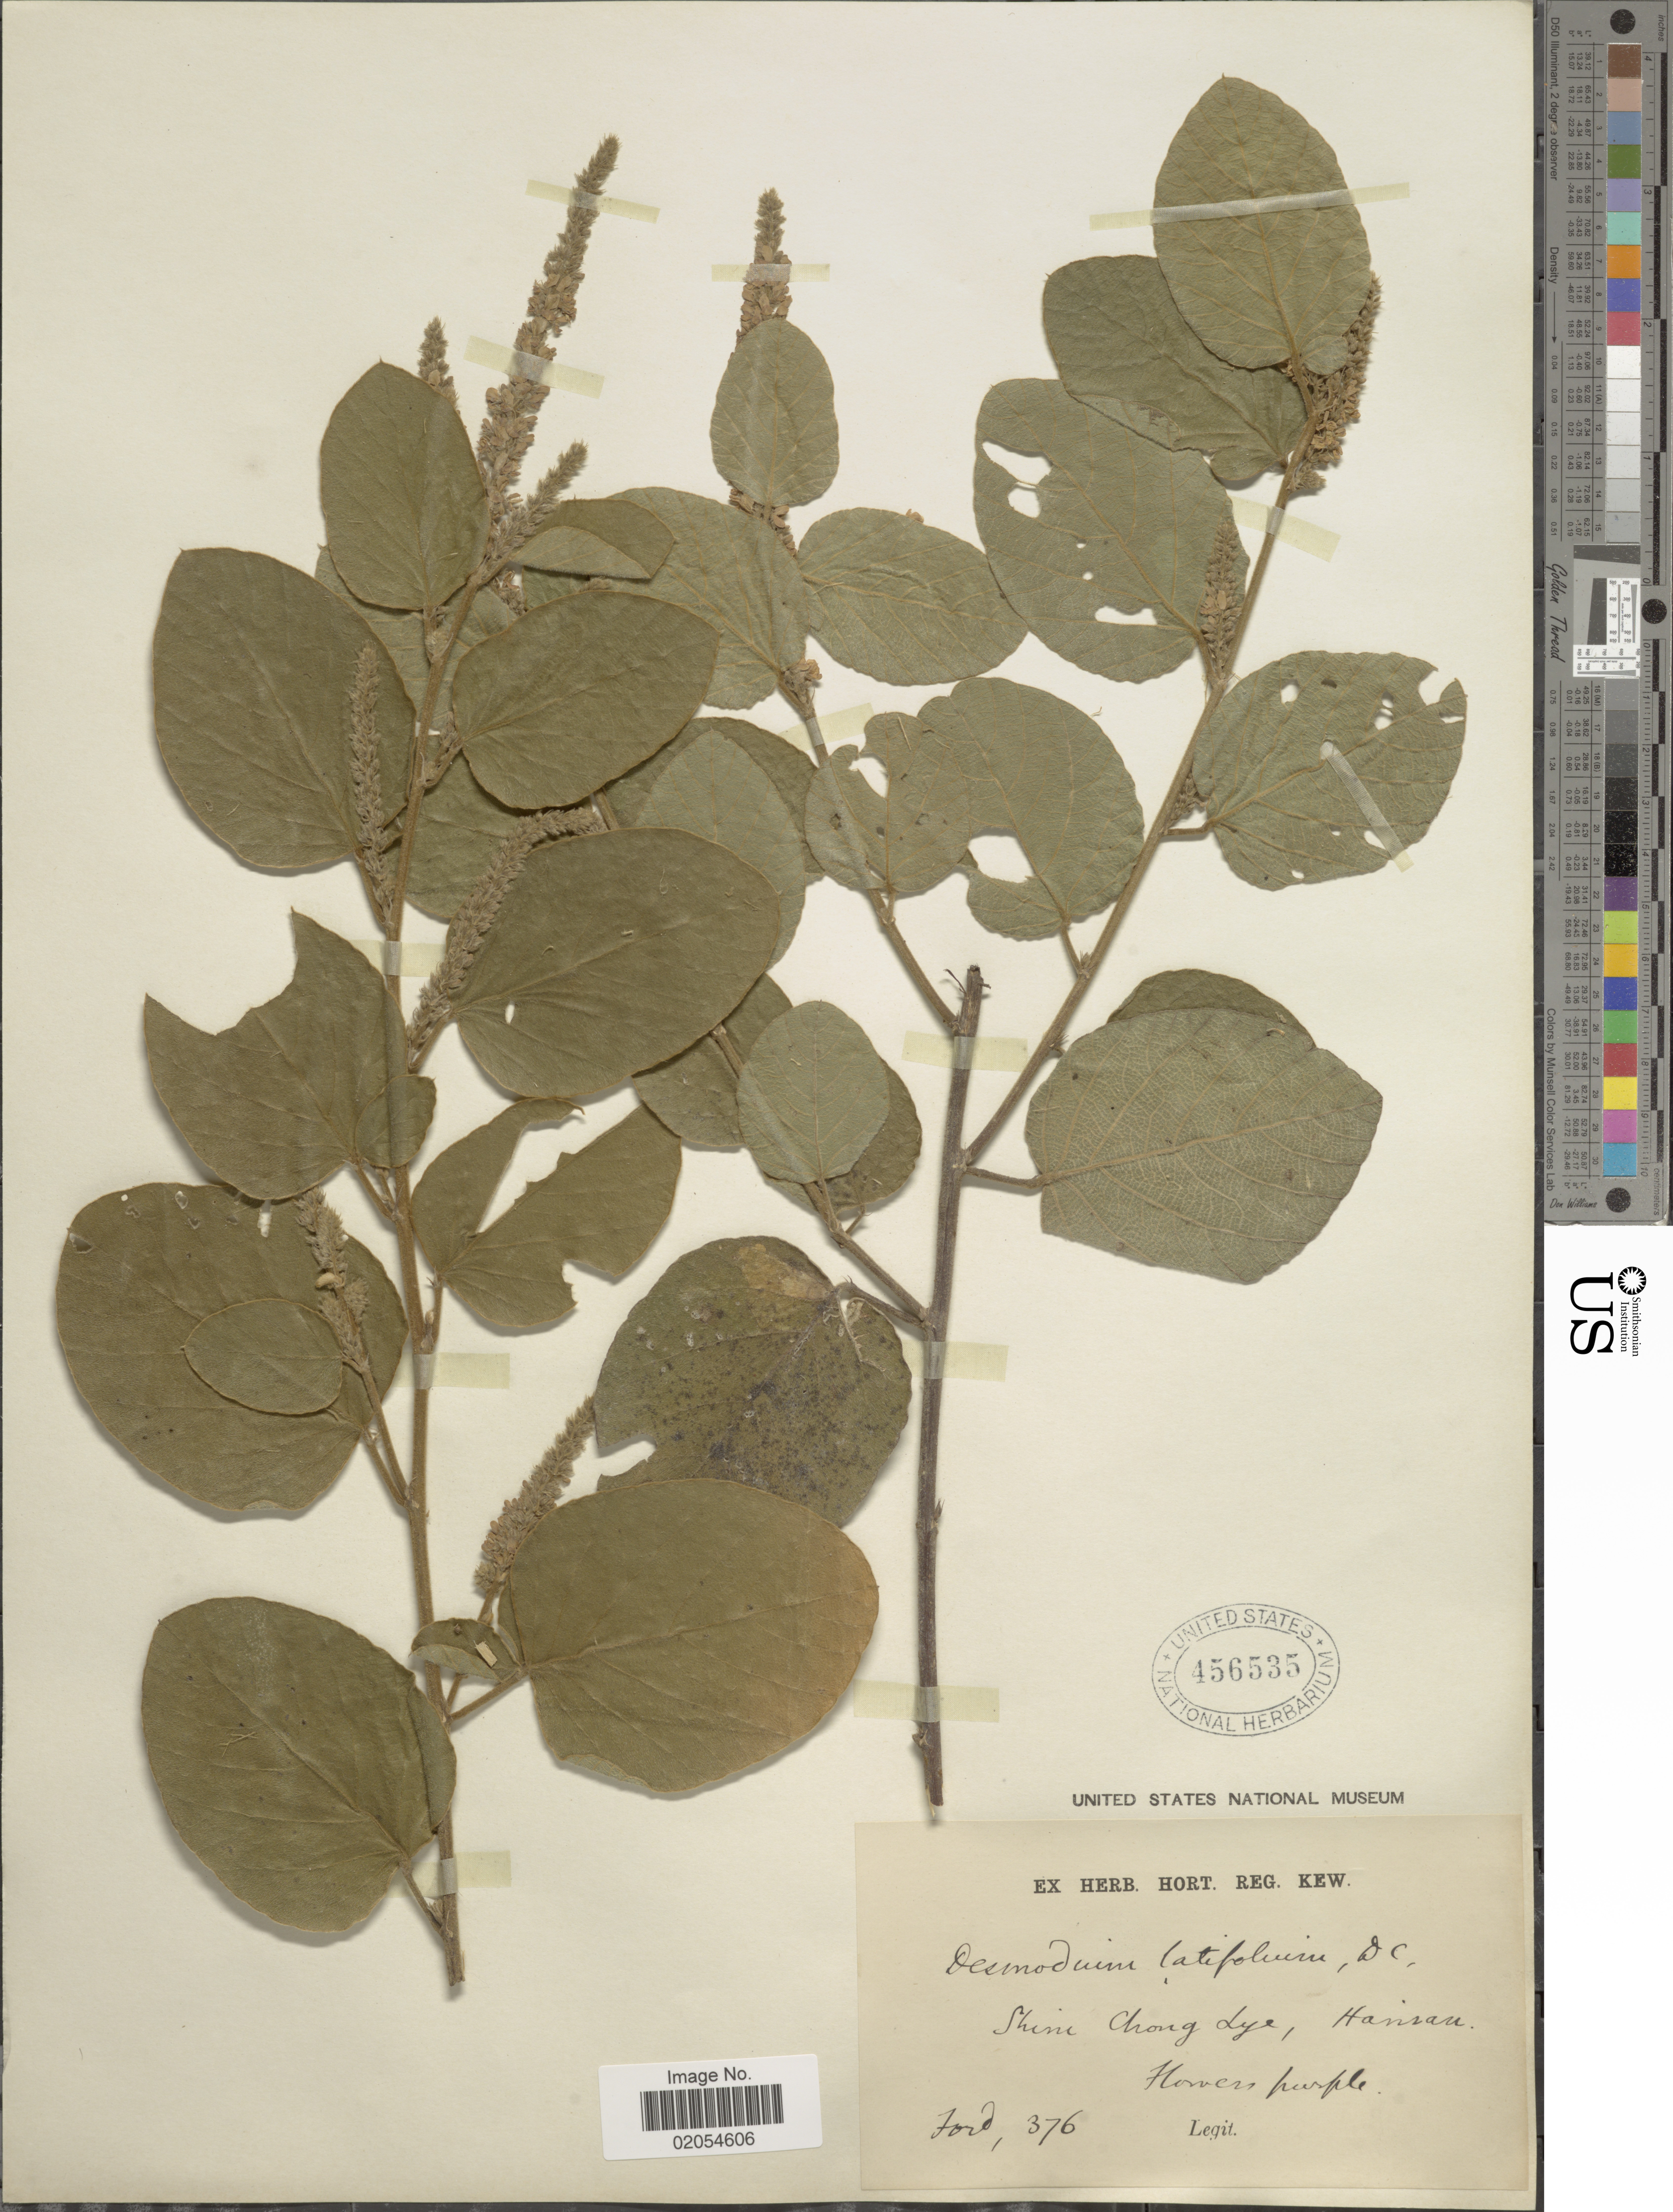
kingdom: Plantae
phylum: Tracheophyta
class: Magnoliopsida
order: Fabales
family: Fabaceae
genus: Polhillides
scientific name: Polhillides velutina subsp. velutina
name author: (Willd.) H. Ohashi & K. Ohashi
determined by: Strong, Mark T., (BOT), Smithsonian Institution - National Museum of Natural History (UNITED STATES)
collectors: -. Ford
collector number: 376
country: China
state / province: Hainan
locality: Shine Chong Lye, Harisan [interpreted]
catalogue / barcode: US 456535